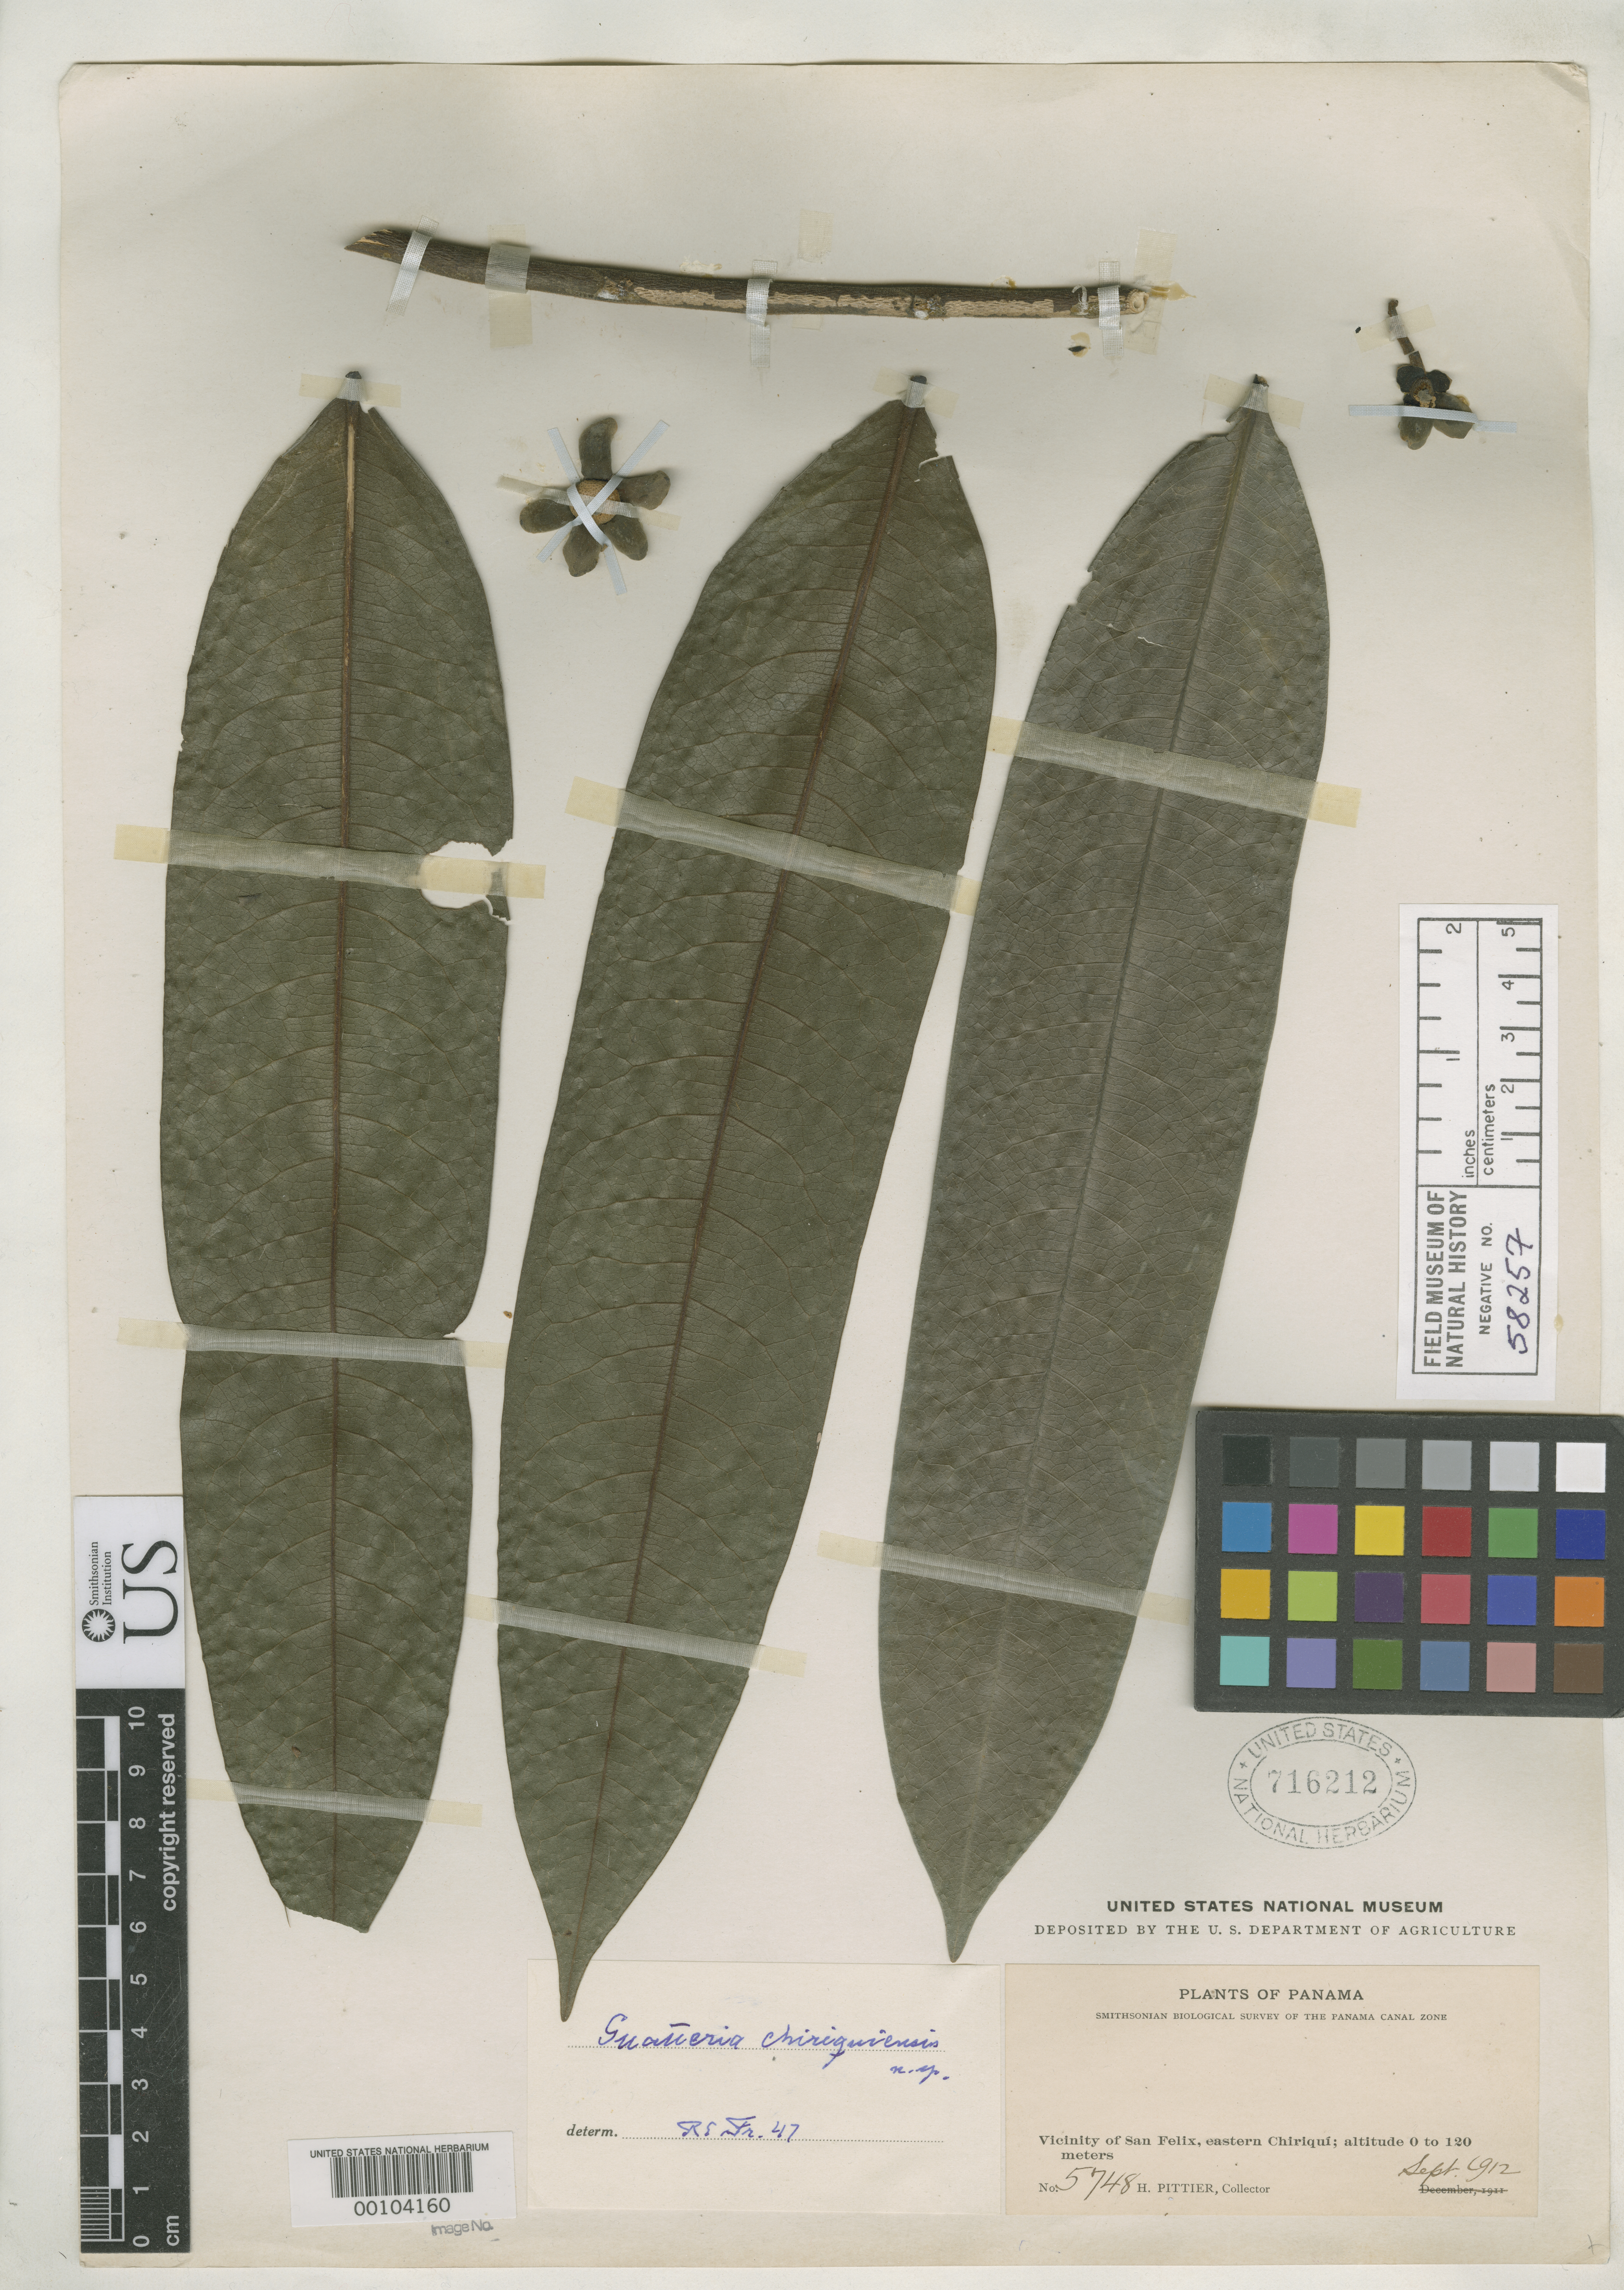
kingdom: Plantae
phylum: Tracheophyta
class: Magnoliopsida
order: Magnoliales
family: Annonaceae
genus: Guatteria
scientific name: Guatteria chiriquiensis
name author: R.E. Fr.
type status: Holotype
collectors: H. F. Pittier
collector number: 5748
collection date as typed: Sep 1912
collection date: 1912-09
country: Panama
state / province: Chiriquí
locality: Vicinity of San Felix.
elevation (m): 0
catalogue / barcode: US 716212